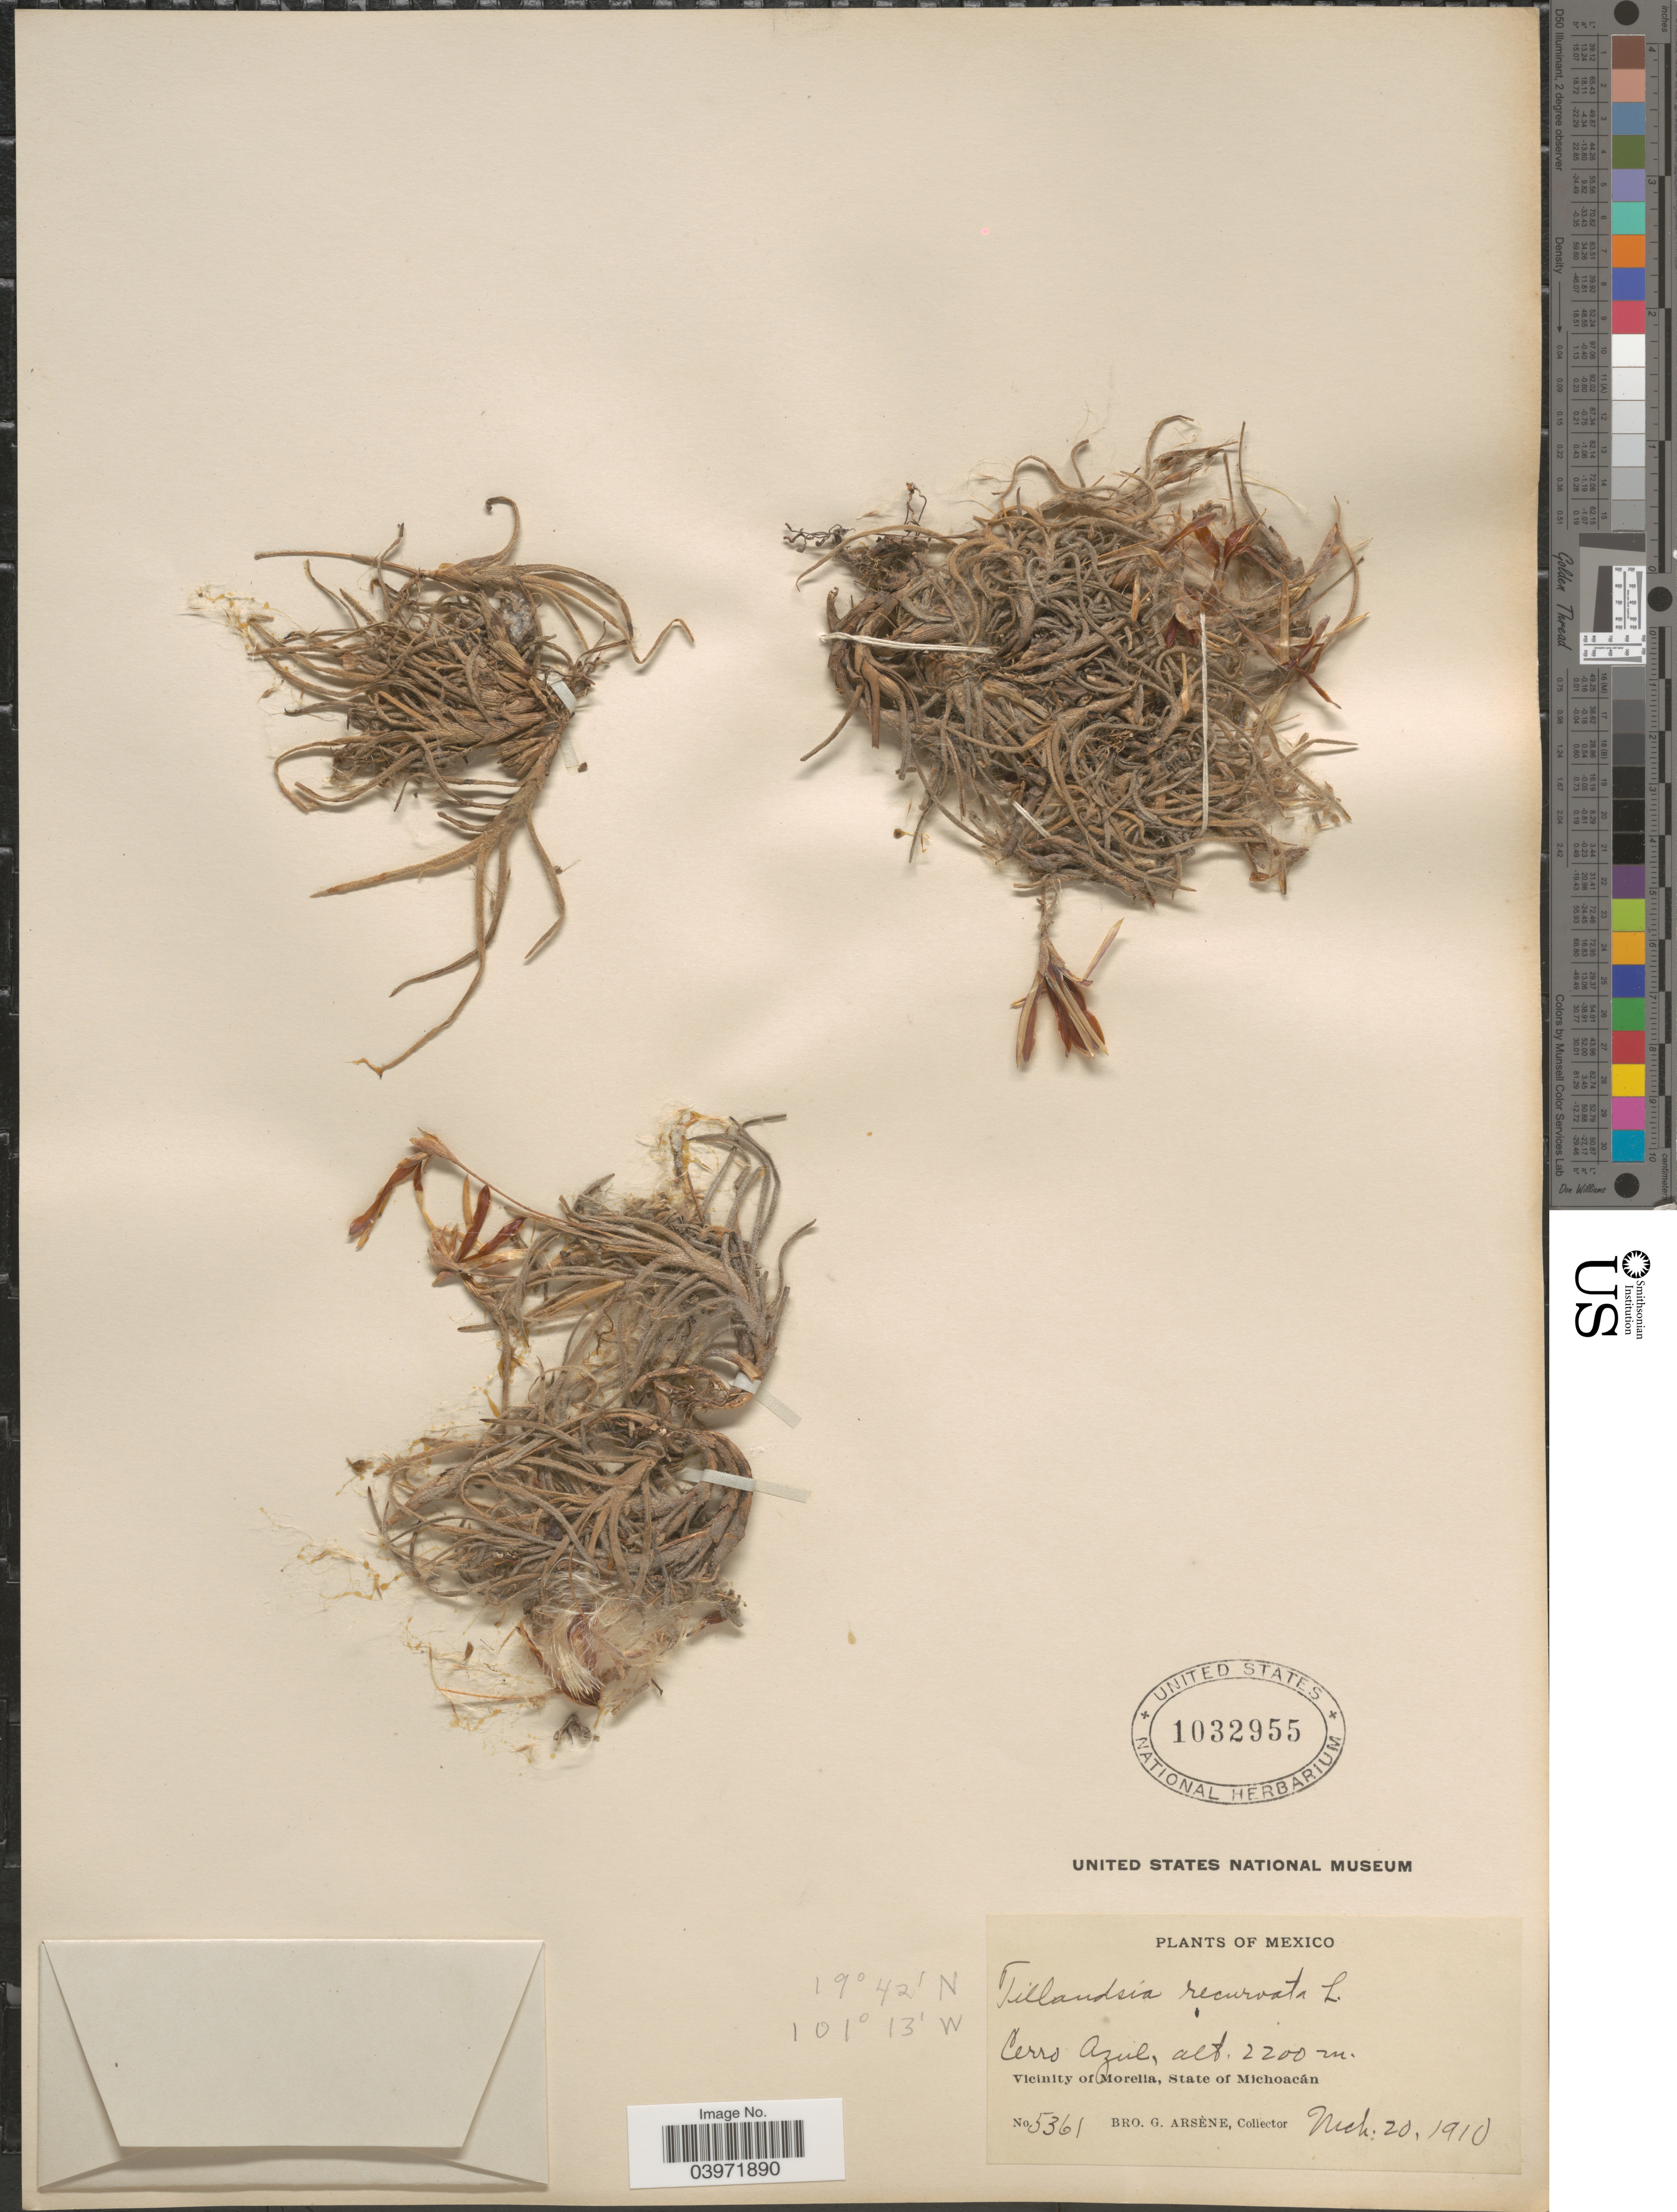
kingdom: Plantae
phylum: Tracheophyta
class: Liliopsida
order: Poales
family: Bromeliaceae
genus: Tillandsia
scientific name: Tillandsia recurvata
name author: L.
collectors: Bro. G. Arsène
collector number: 5361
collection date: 1910-03-20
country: Mexico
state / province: Michoacán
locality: Cerro Azul. Vicinity of Morelia.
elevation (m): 2200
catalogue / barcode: US 1032955